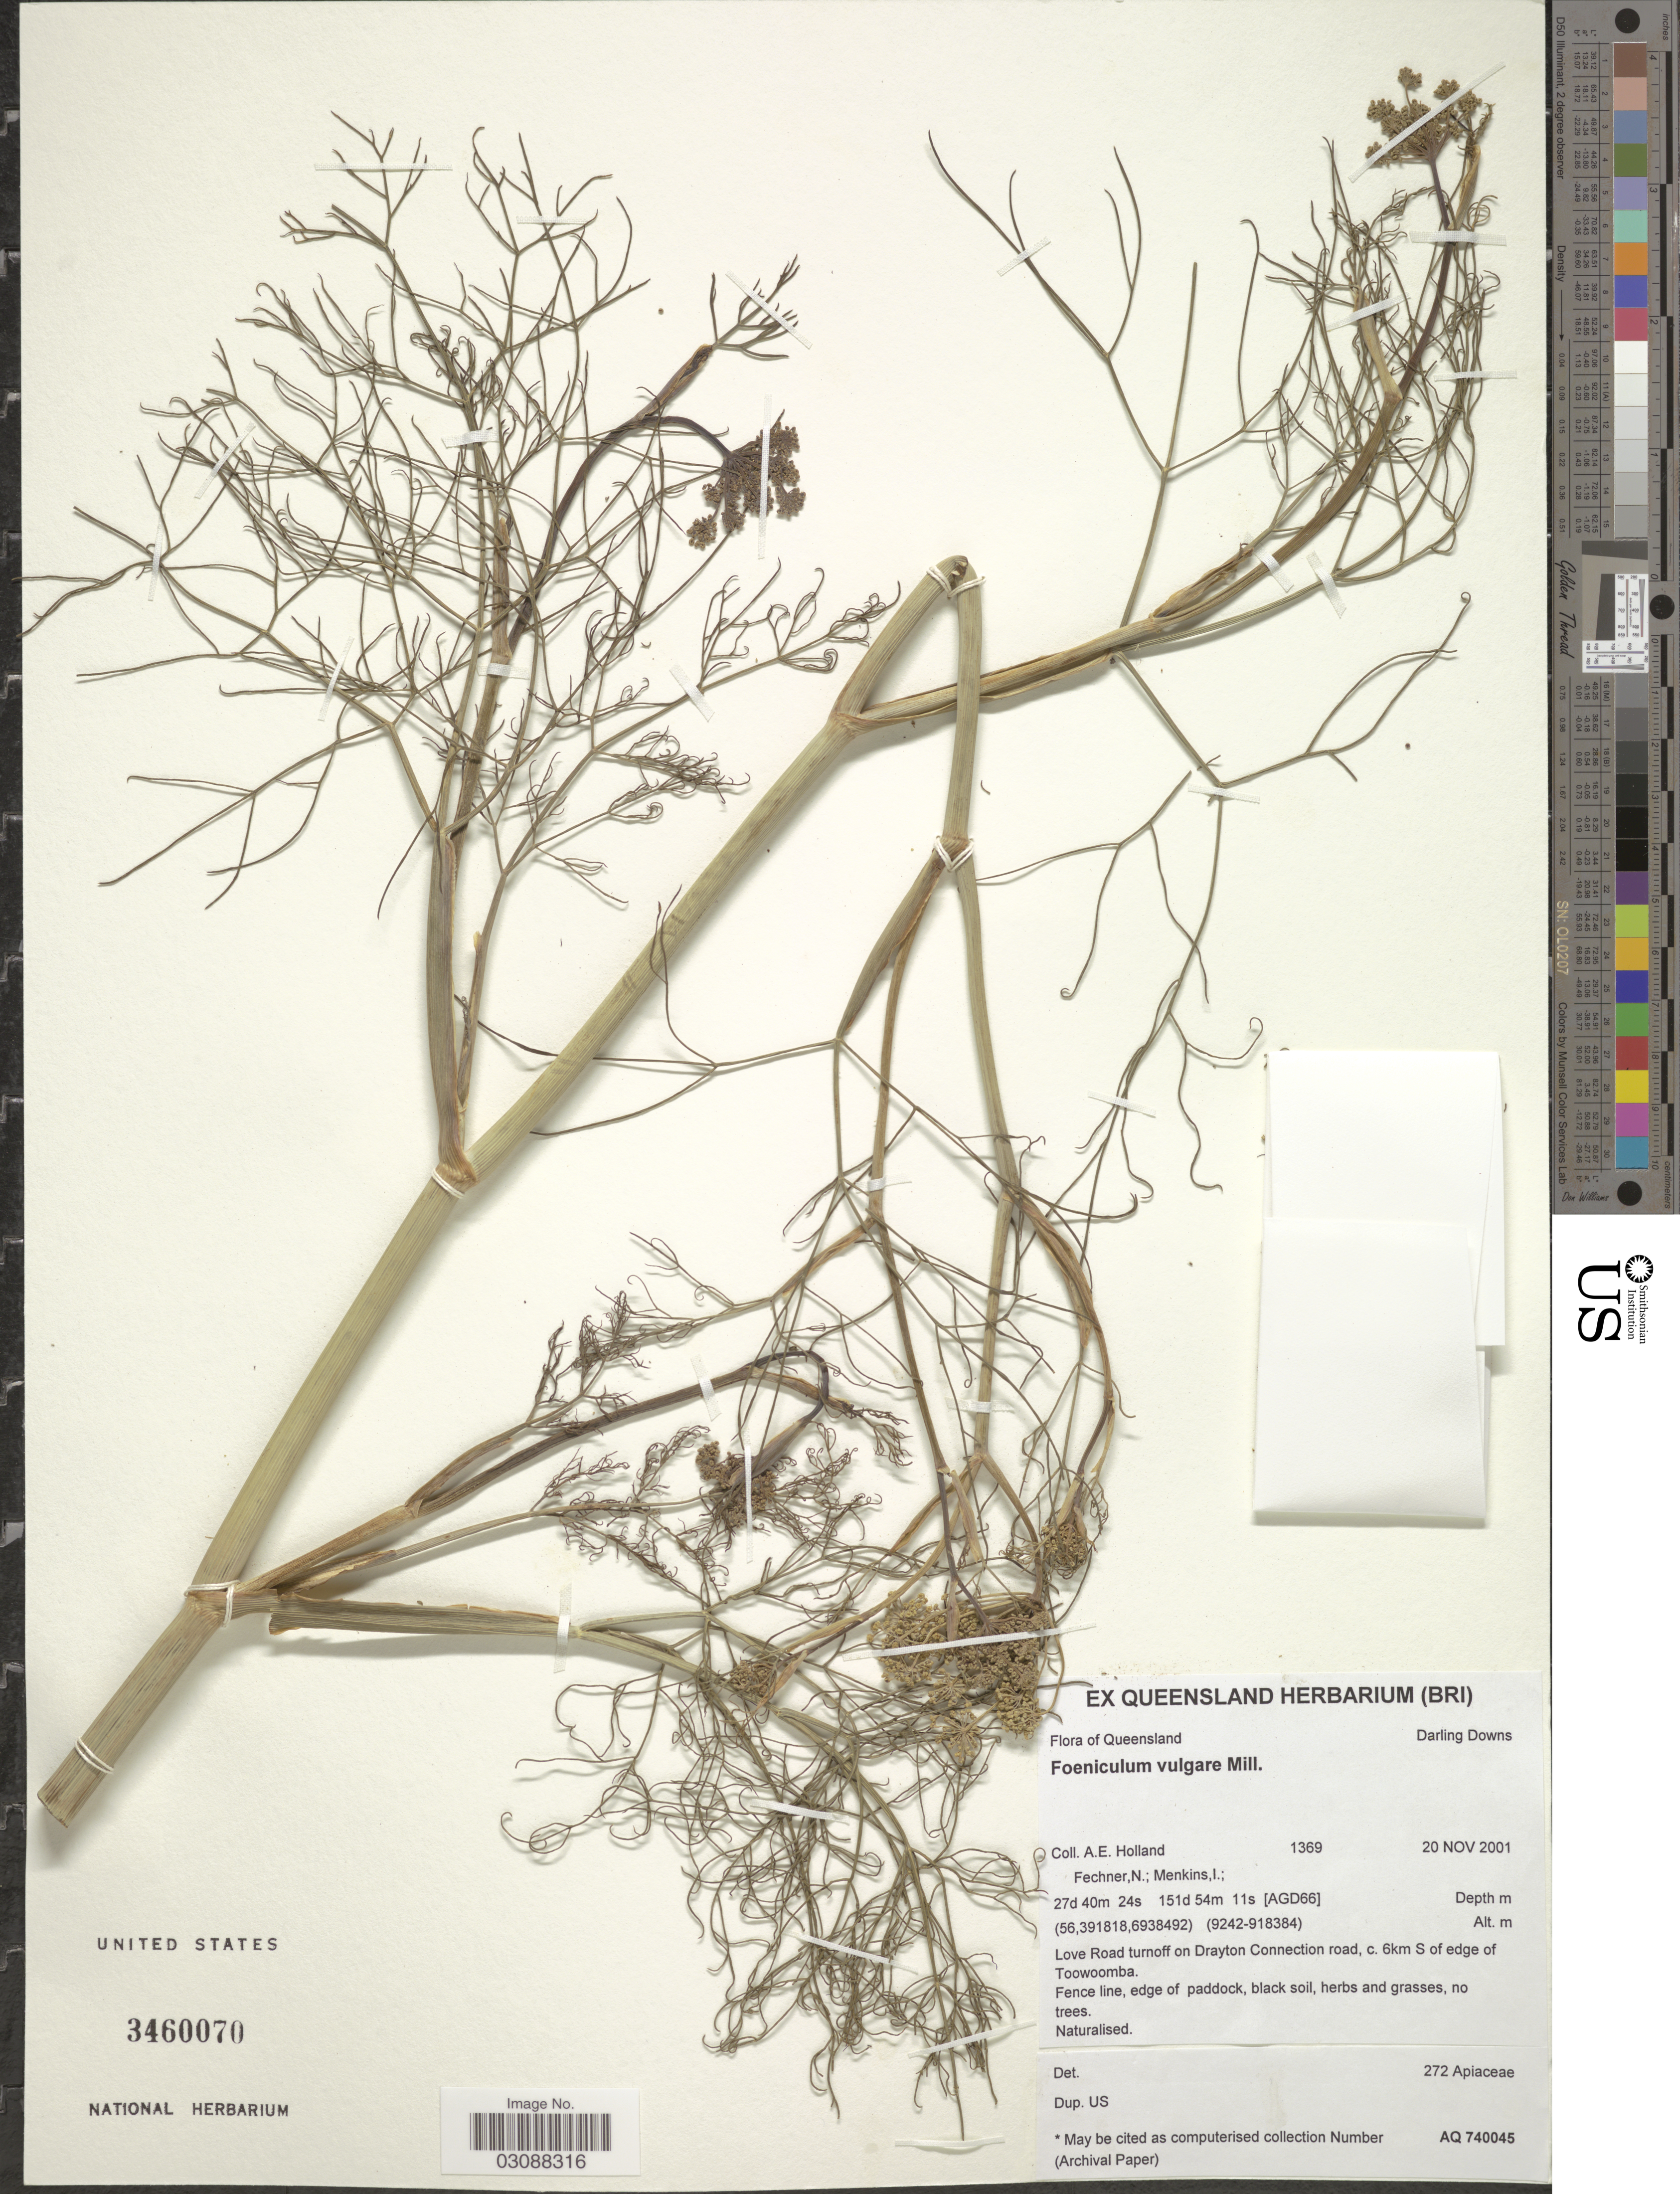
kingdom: Plantae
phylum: Tracheophyta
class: Magnoliopsida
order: Apiales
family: Apiaceae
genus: Foeniculum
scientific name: Foeniculum vulgare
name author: Mill.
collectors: A. Holland, N. Fechner & I. Menkins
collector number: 1369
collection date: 2001-11-20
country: Australia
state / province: Queensland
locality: Darling Downs. Love Road turnoff on Drayton Connection road, c. 6 km S of edge of Toowoomba. [AGD66].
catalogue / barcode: US 3460070